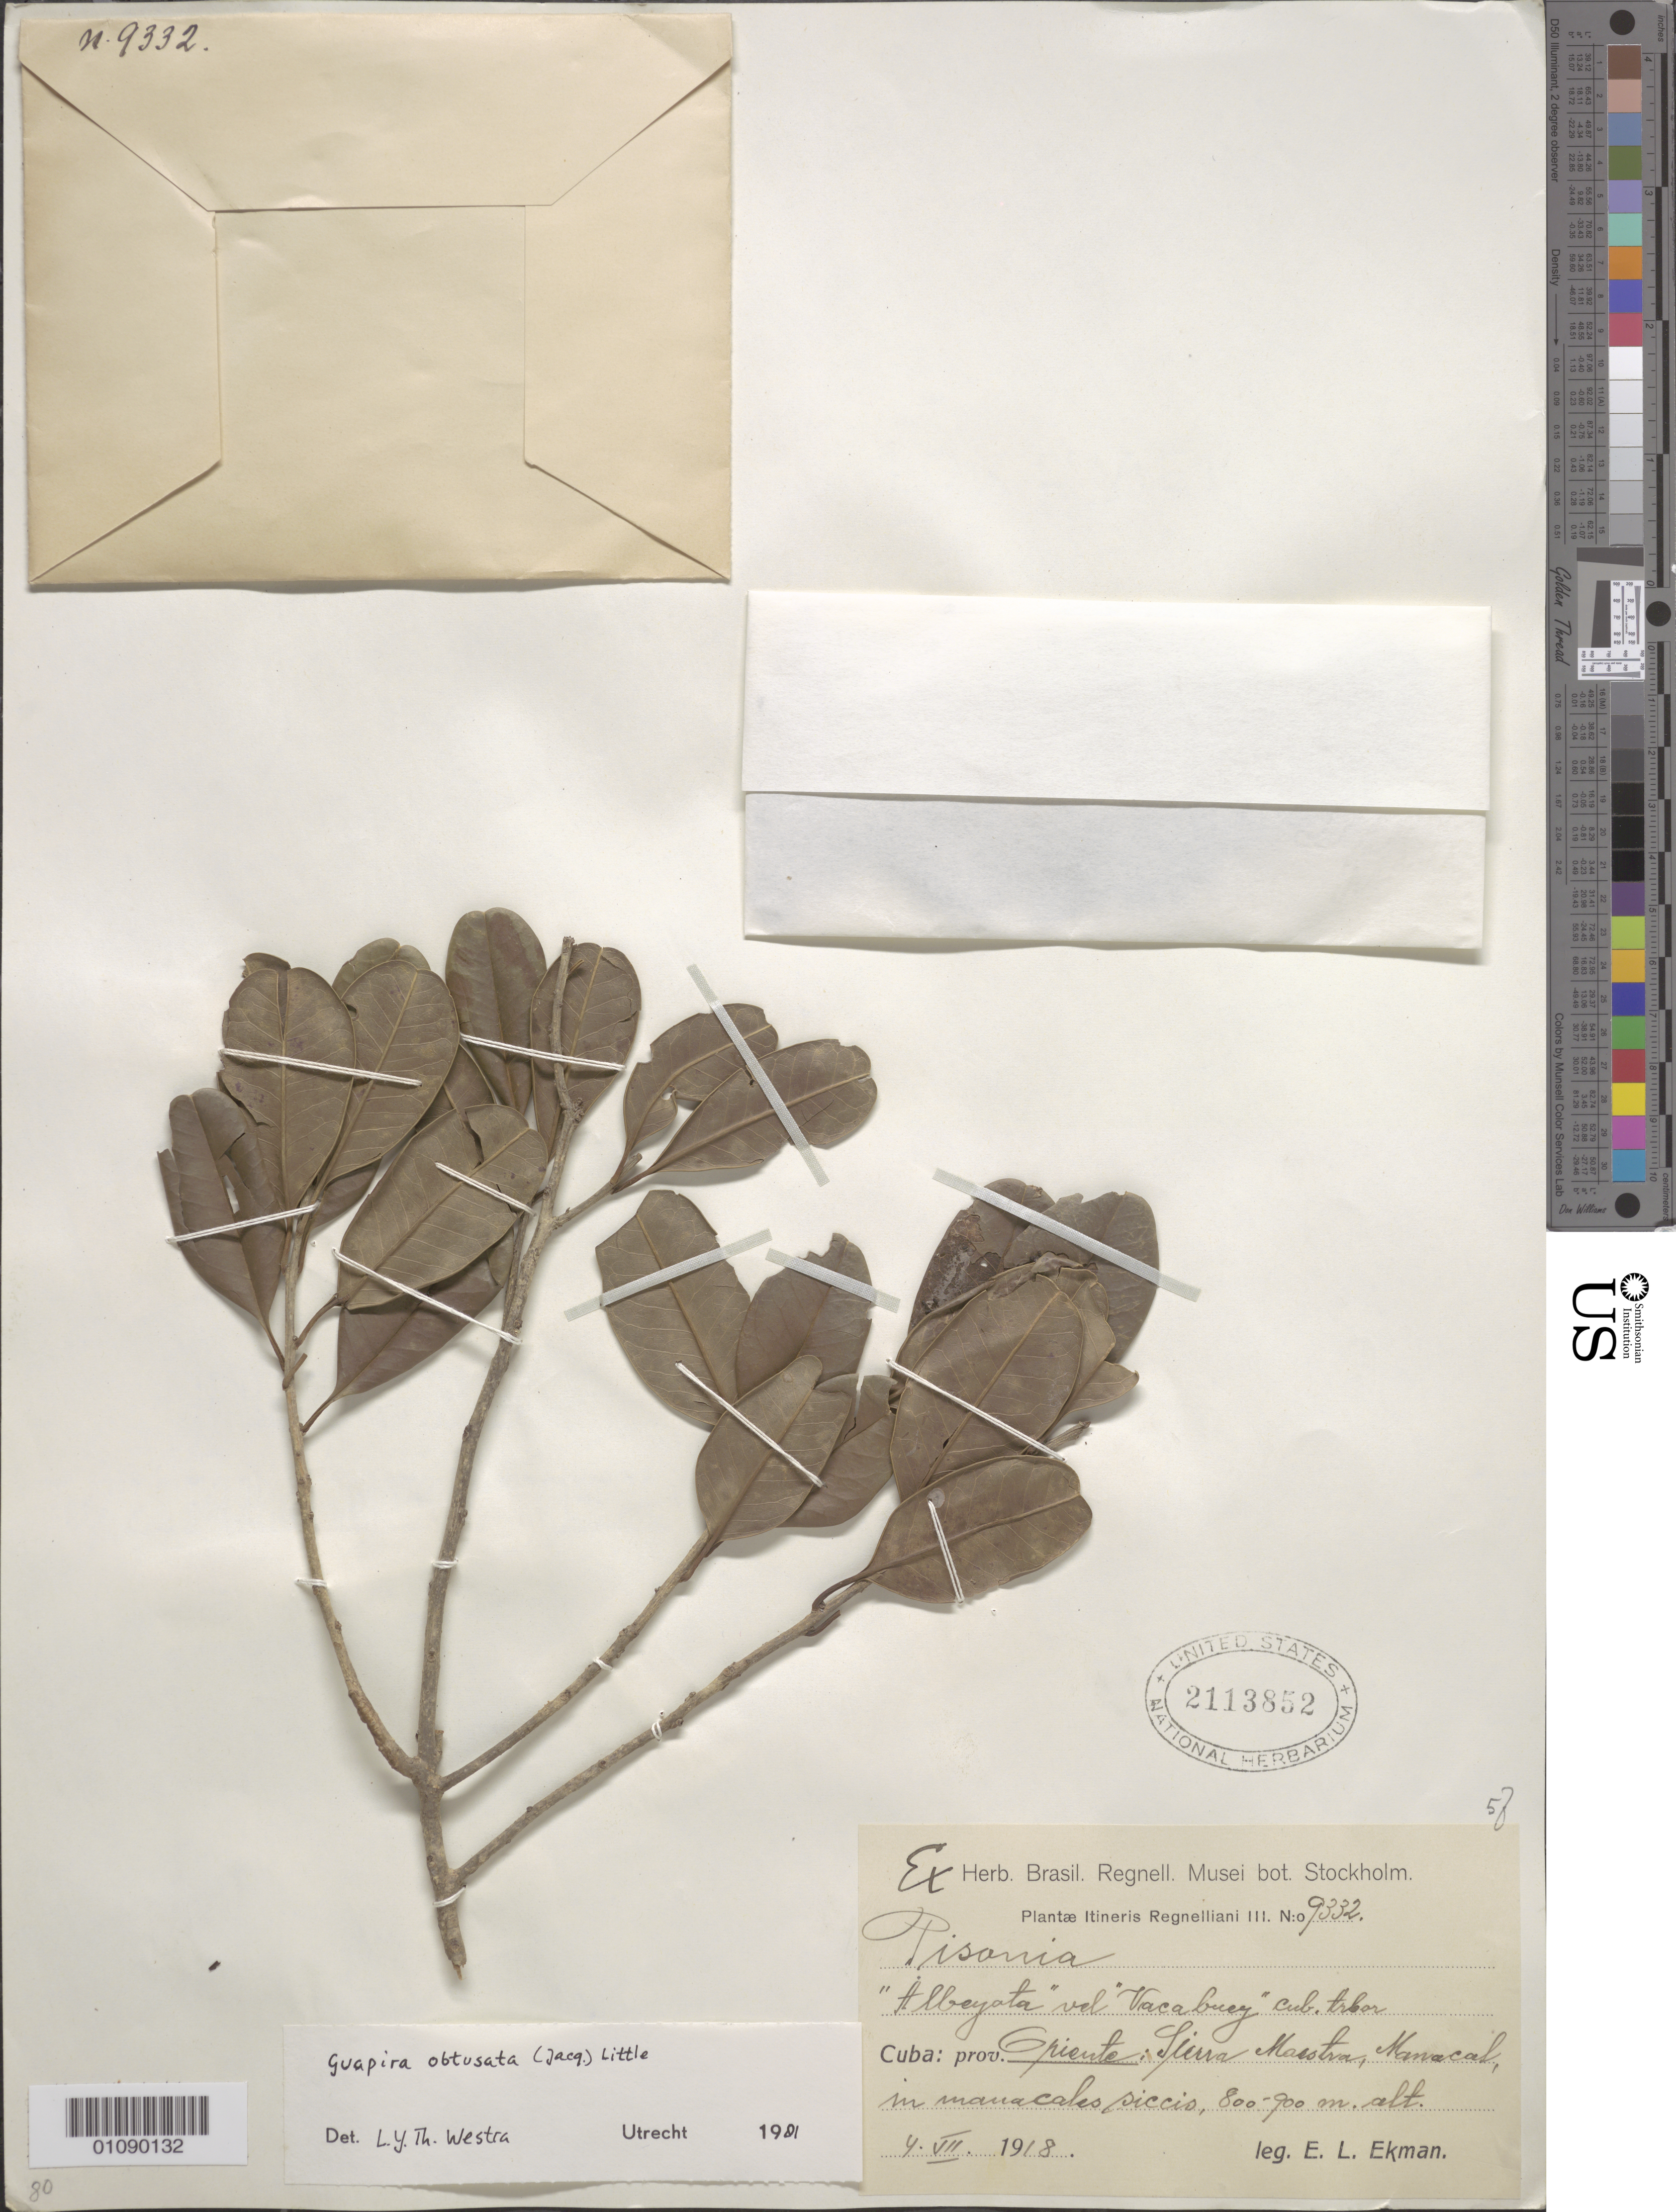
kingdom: Plantae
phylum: Tracheophyta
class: Magnoliopsida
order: Caryophyllales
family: Nyctaginaceae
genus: Guapira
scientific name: Guapira obtusata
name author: (Jacq.) Little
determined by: Westra, L. Y. Th.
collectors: E. L. Ekman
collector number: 9332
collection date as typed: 04 Jul 1918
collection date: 1918-07-04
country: Cuba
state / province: Granma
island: Cuba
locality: Oreinte: Sierra Maestra, Manacal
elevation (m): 800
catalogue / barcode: US 2113852